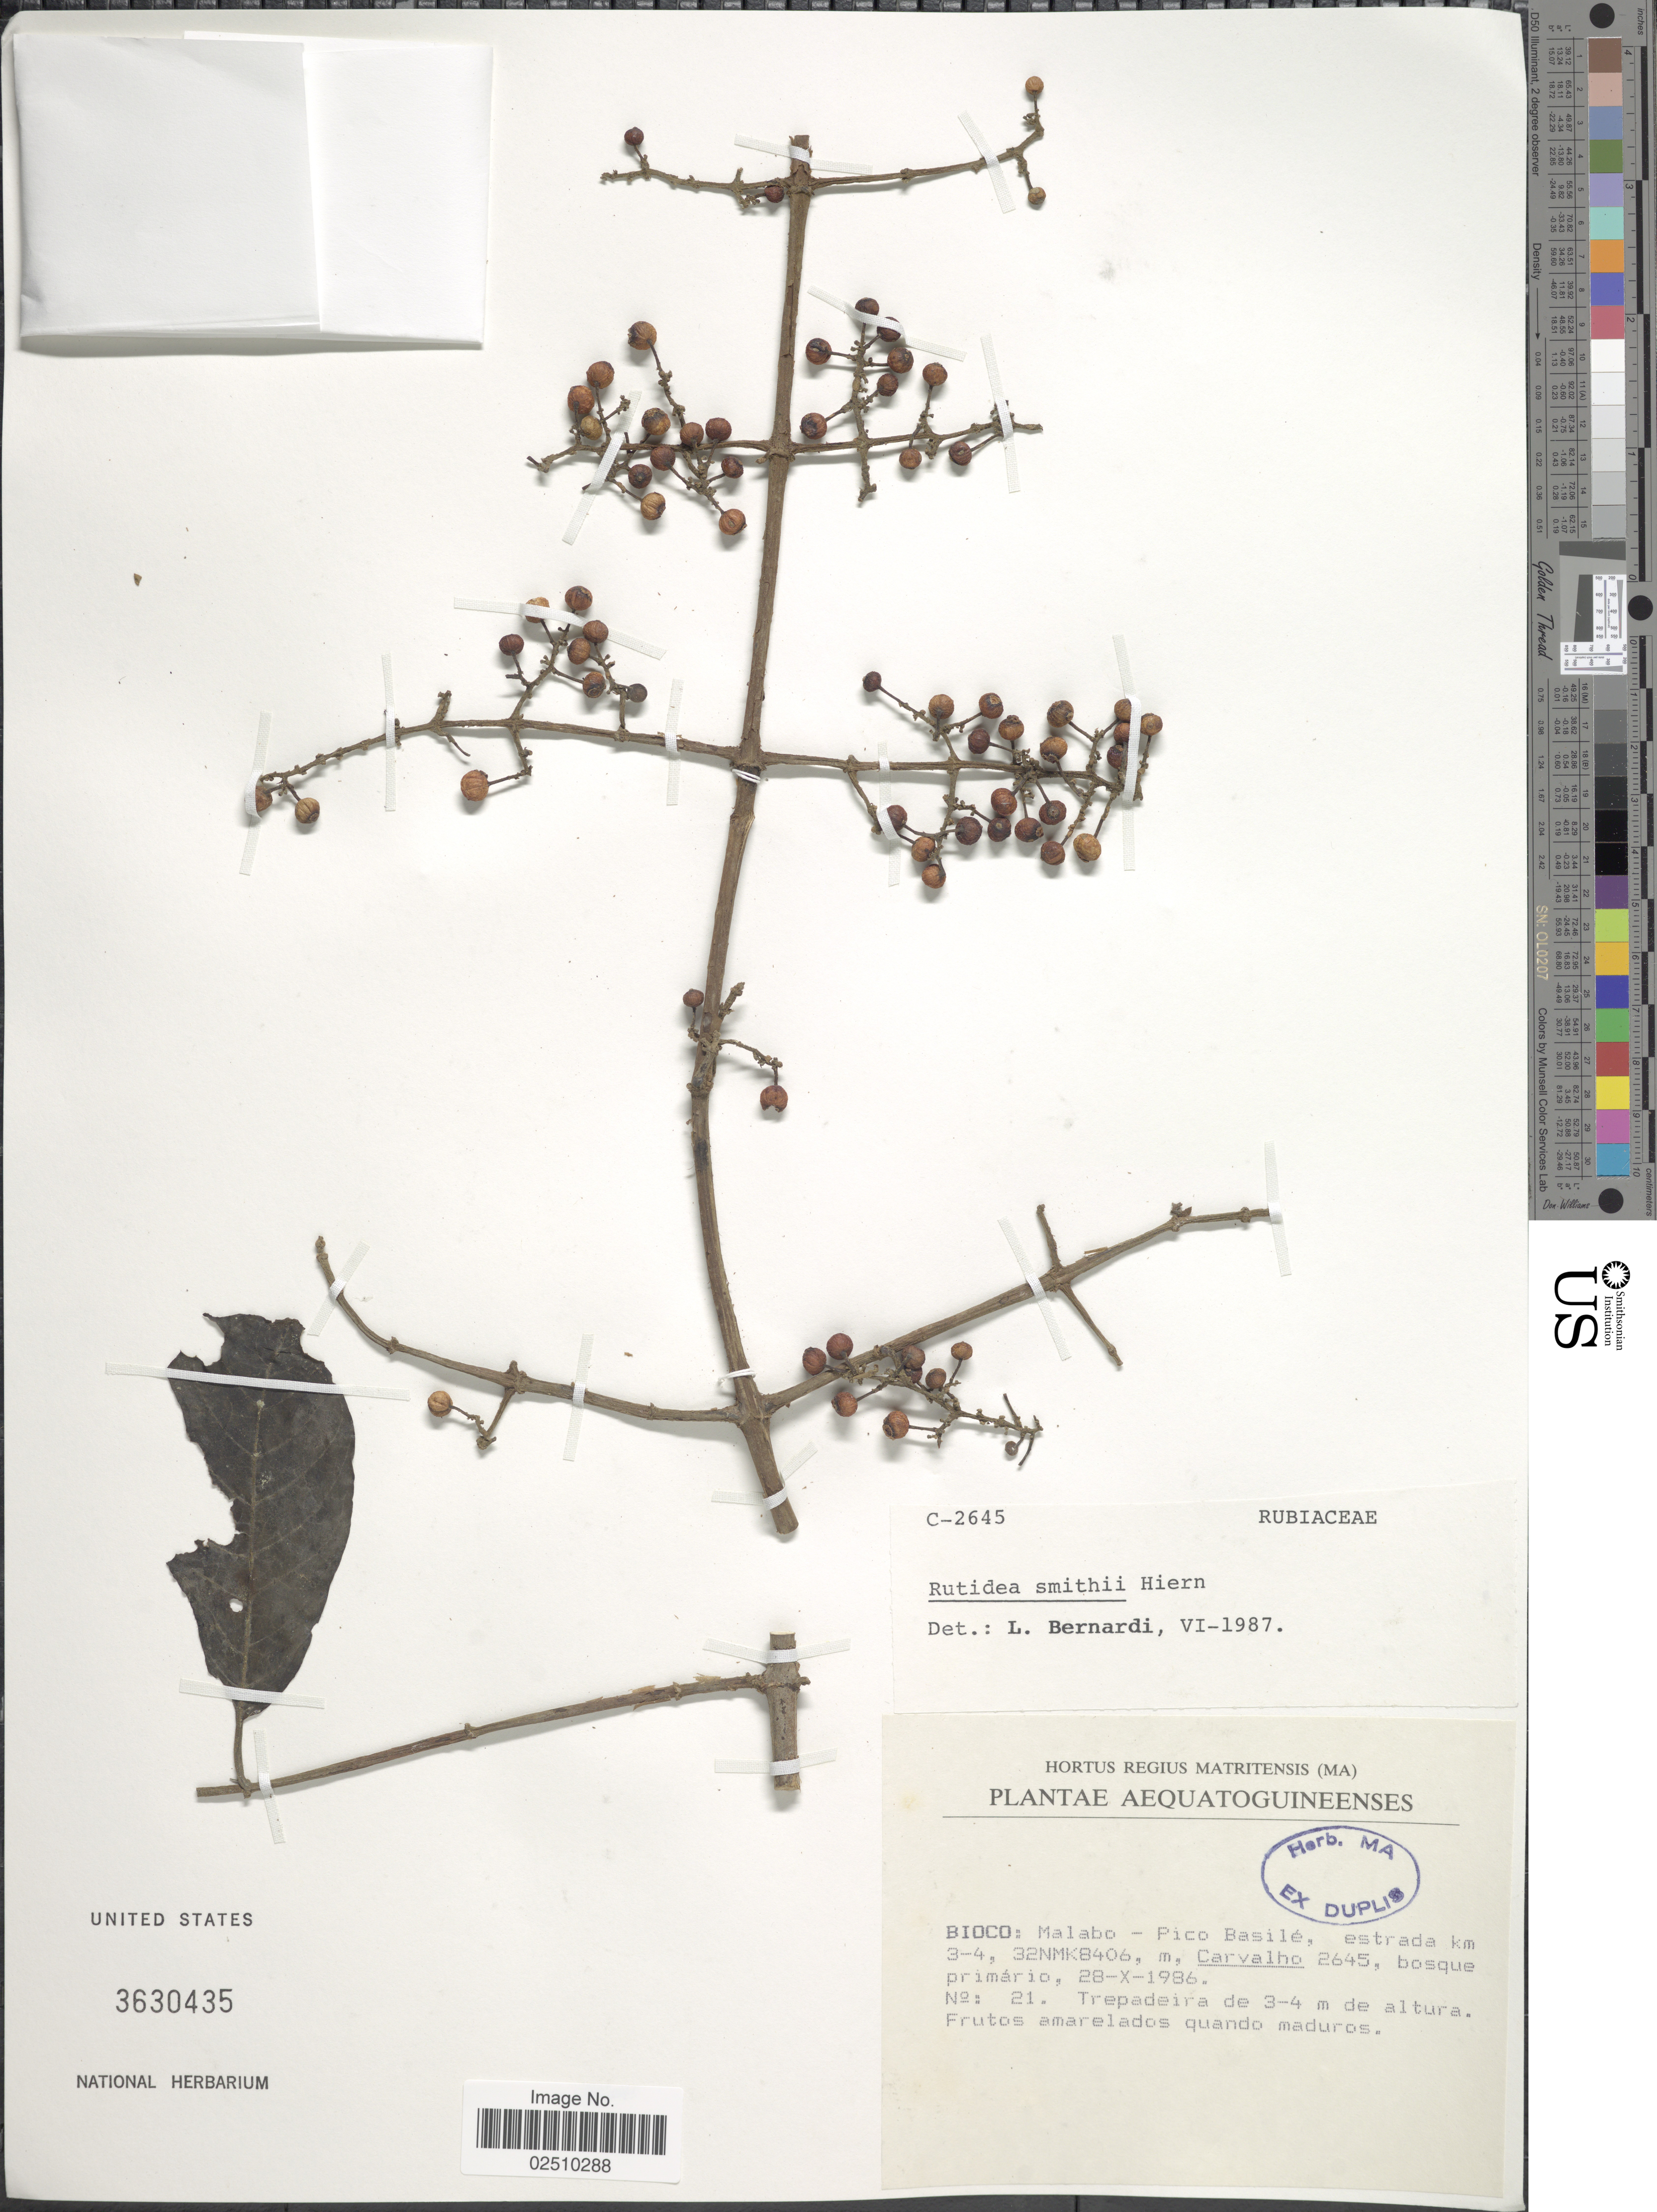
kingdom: Plantae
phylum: Tracheophyta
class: Magnoliopsida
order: Gentianales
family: Rubiaceae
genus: Rutidea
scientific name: Rutidea smithii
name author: Hiern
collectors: Carvalho, --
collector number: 2645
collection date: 1986-10-28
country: Equatorial Guinea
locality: Aequatoguineenses. Bioco: Malabo-Pico Basile, estrada km 3-4, 32NMK8406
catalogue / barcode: US 3630435